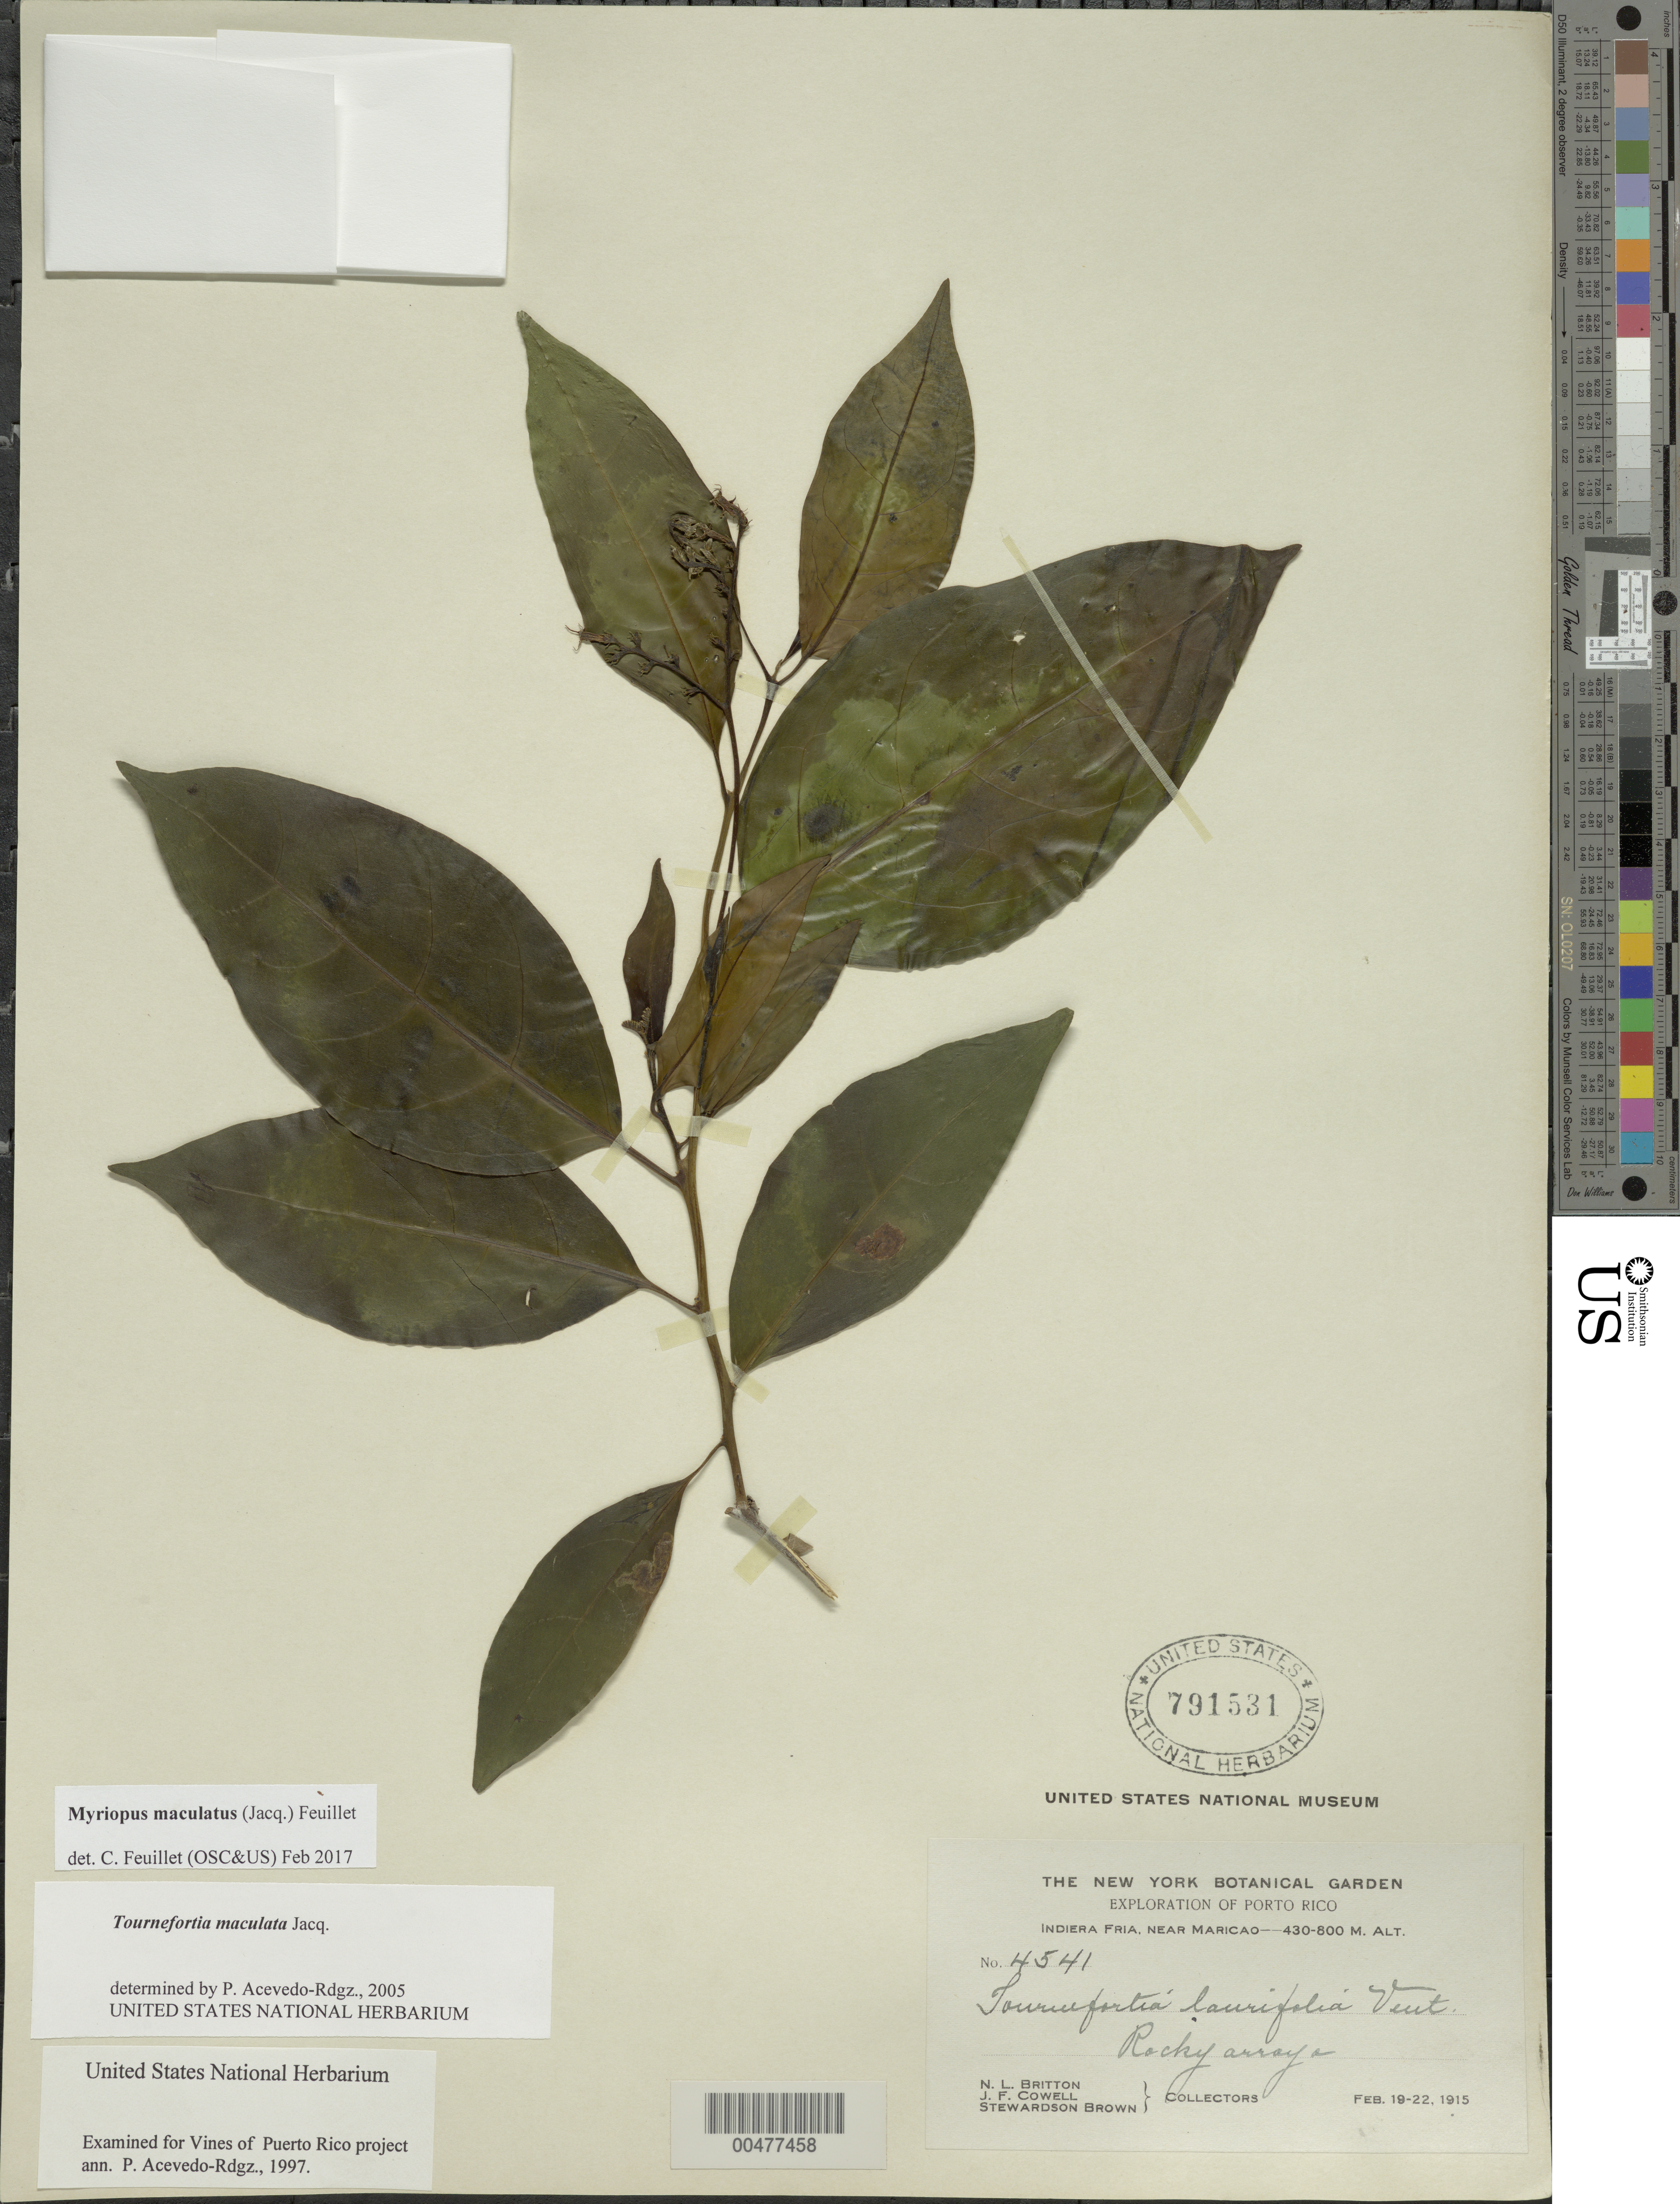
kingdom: Plantae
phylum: Tracheophyta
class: Magnoliopsida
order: Boraginales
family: Heliotropiaceae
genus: Myriopus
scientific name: Myriopus maculatus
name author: (Jacq.) Feuillet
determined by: Feuillet, C.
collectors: N. Britton, J. F. Cowell, M. S. Brown & -. Stewardson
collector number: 4541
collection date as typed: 19 Feb 1915 to 22 Feb 1915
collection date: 1915-02-19/1915-02-22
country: Puerto Rico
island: Greater Antilles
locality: Indiera Fria, Near Maricao. Rocky Arroyo.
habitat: Rocky arroyo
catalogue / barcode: US 791531